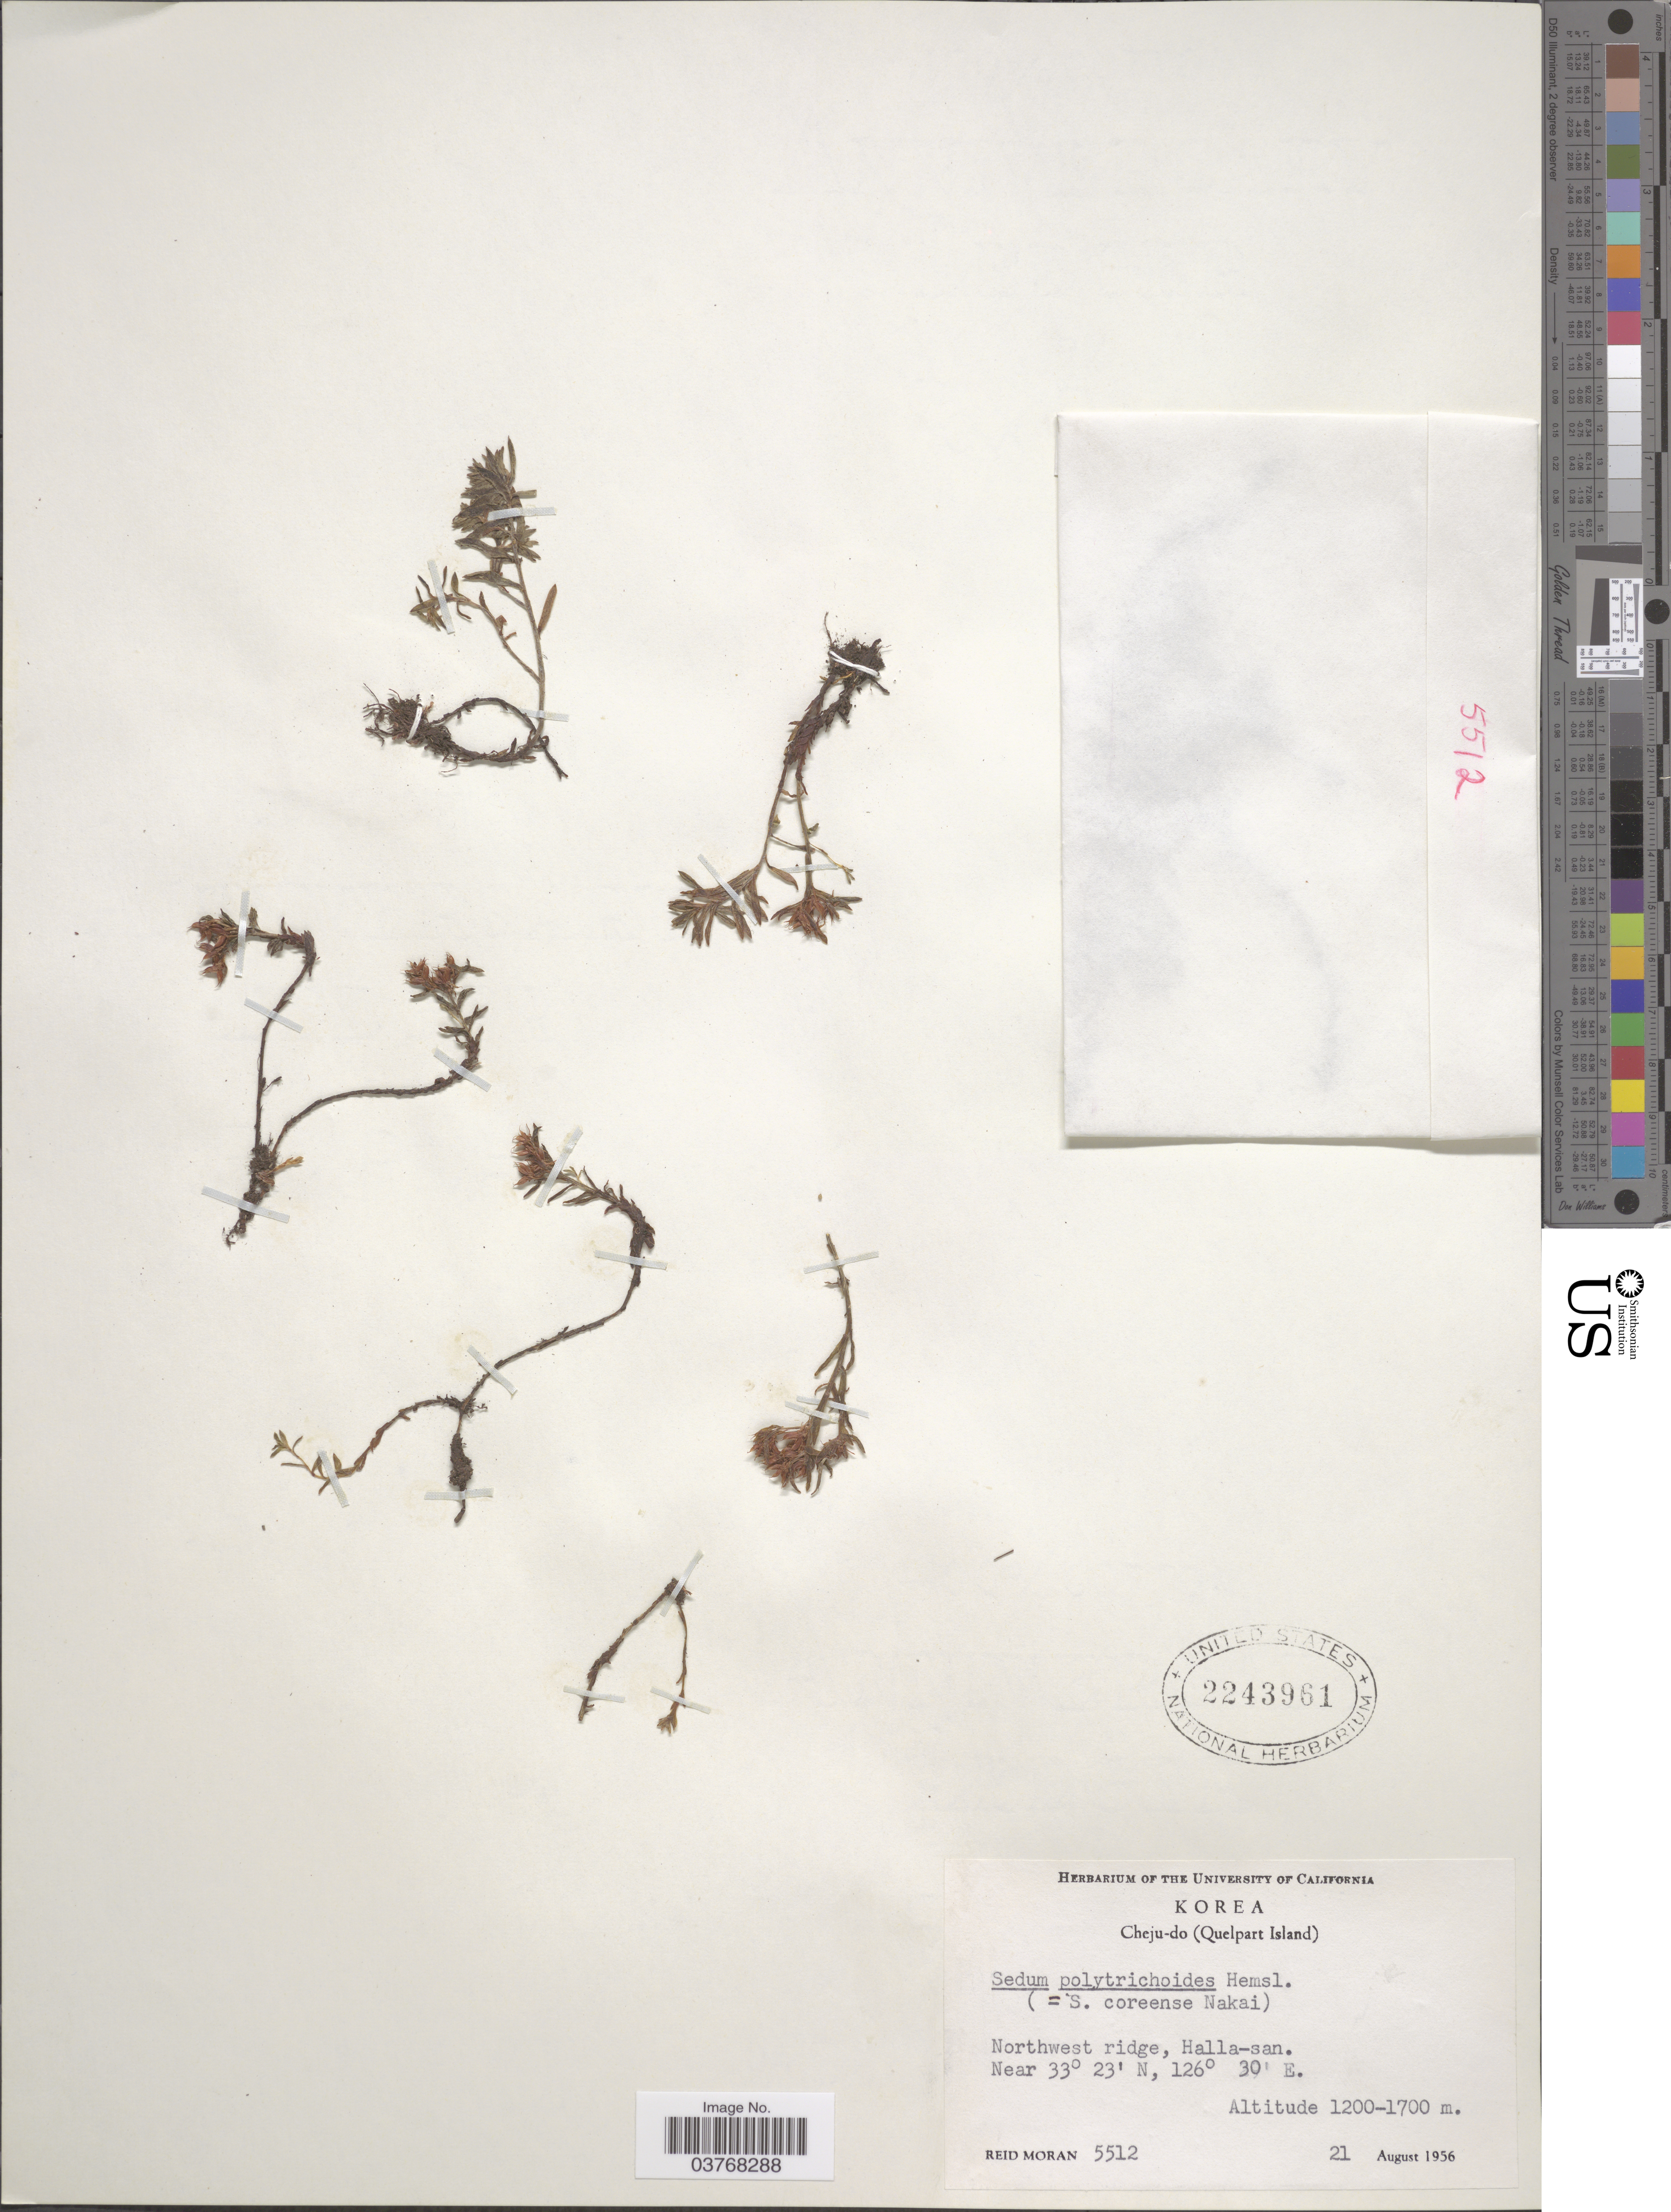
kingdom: Plantae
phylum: Tracheophyta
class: Magnoliopsida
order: Saxifragales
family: Crassulaceae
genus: Sedum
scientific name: Sedum polytrichoides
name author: Hemsl.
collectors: R. Moran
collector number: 5512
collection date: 1956-08-21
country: South Korea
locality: Cheju-do (Quelpart Island). Northwest ridge, Halla-san.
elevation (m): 1200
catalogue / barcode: US 2243961